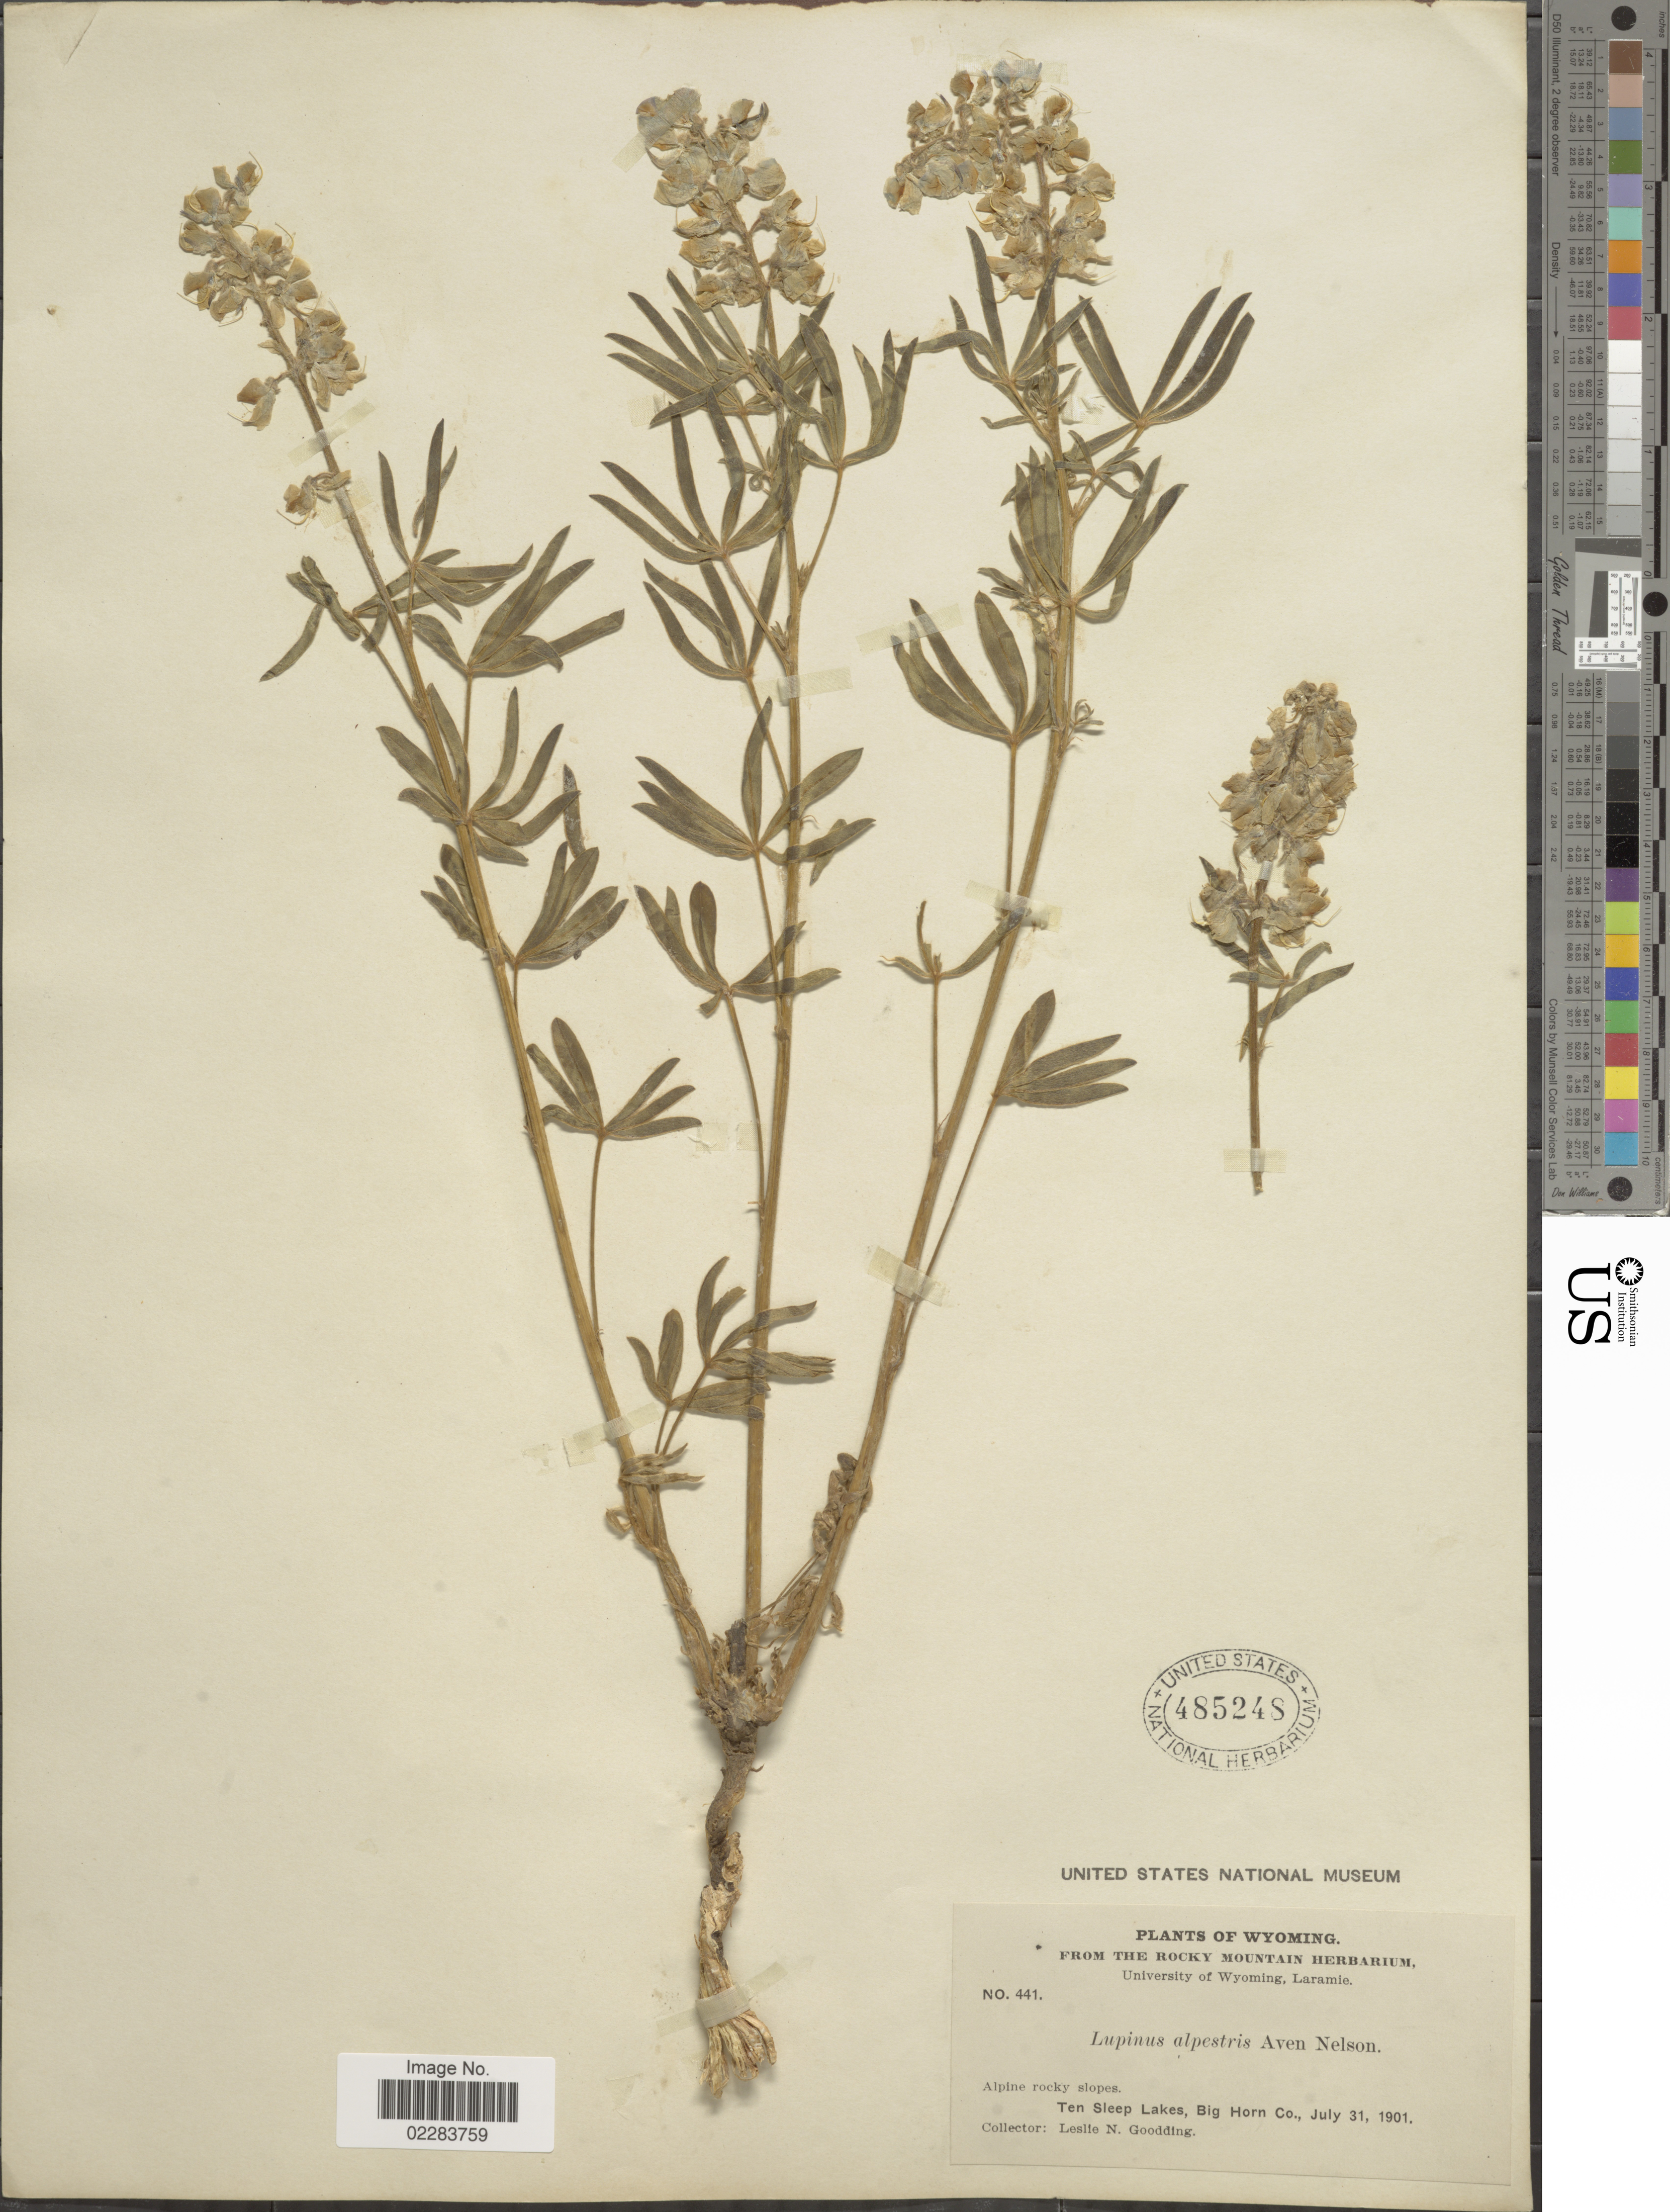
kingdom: Plantae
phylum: Tracheophyta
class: Magnoliopsida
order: Fabales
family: Fabaceae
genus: Lupinus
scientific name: Lupinus alpestris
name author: A. Nelson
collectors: L. N. Goodding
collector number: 441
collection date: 1901-07-31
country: United States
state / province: Wyoming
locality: Alpine rocky slopes. Ten Sleep Lakes, Big Horn Co.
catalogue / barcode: US 485248